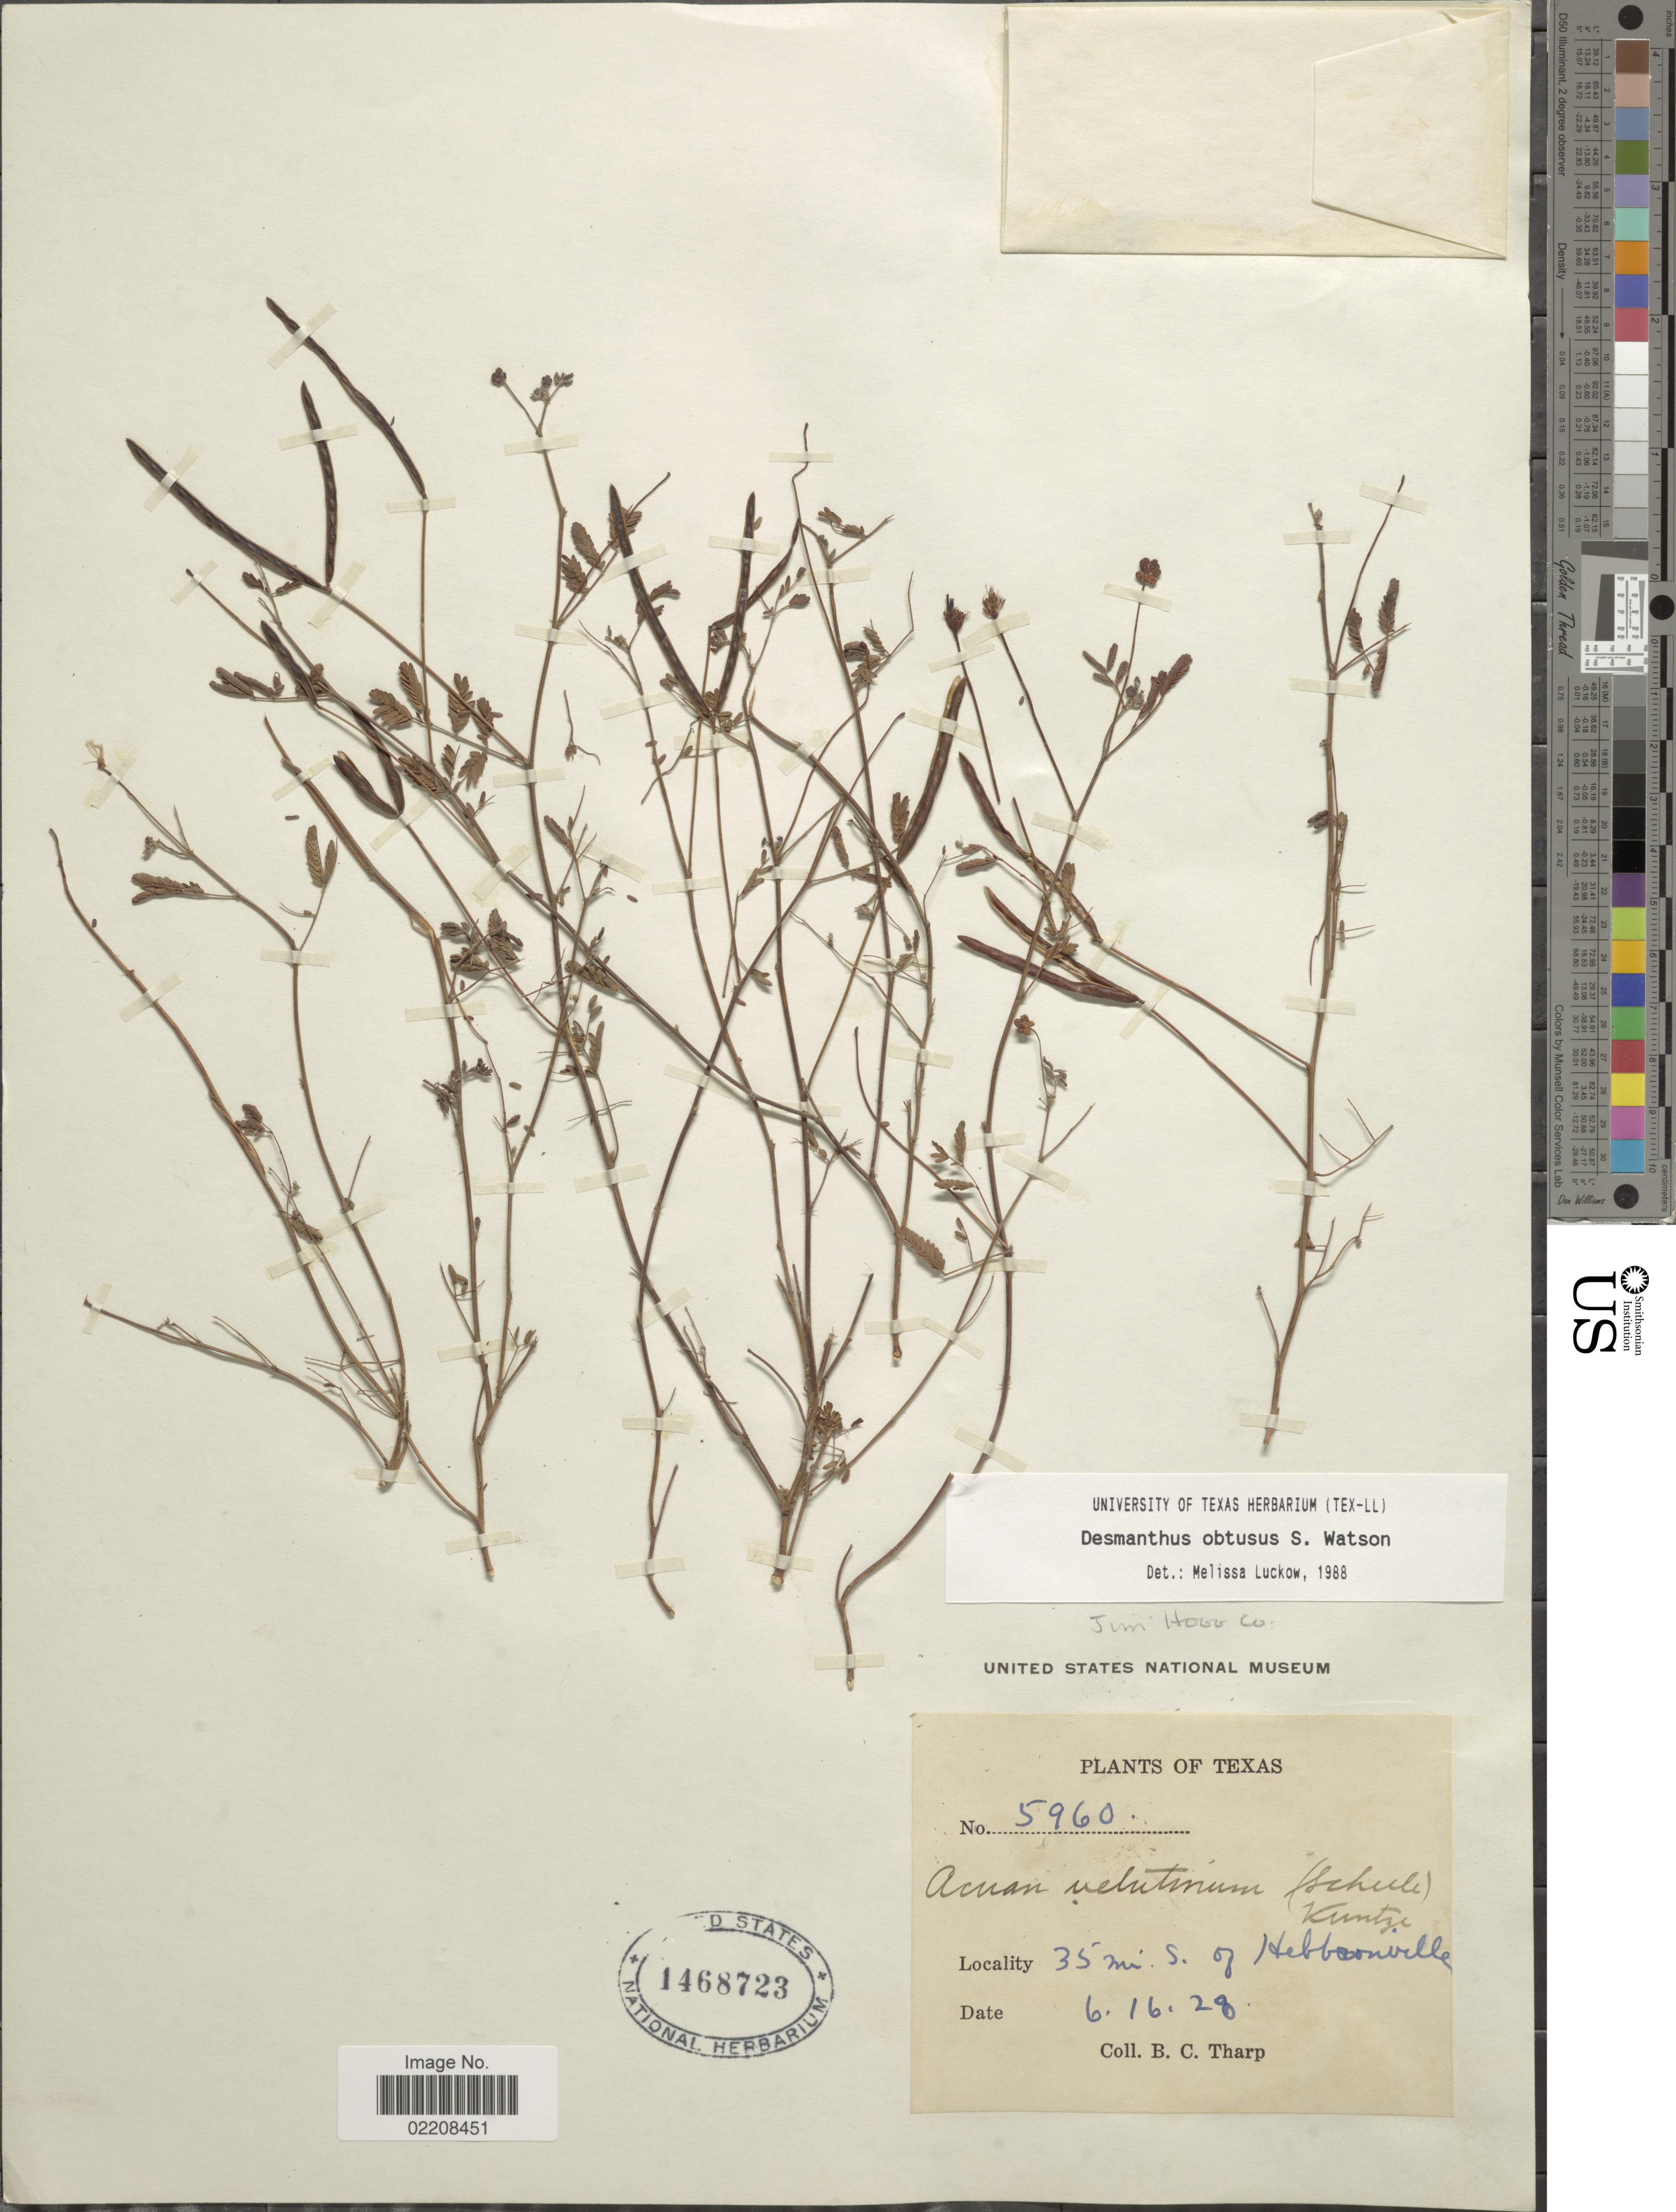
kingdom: Plantae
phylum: Tracheophyta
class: Magnoliopsida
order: Fabales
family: Fabaceae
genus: Desmanthus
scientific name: Desmanthus obtusus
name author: S. Watson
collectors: B. C. Tharp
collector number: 5960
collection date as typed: Transcribed d/m/y: 16/6/28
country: United States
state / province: Texas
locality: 35 mi. S. of Hebbronville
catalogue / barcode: US 1468723